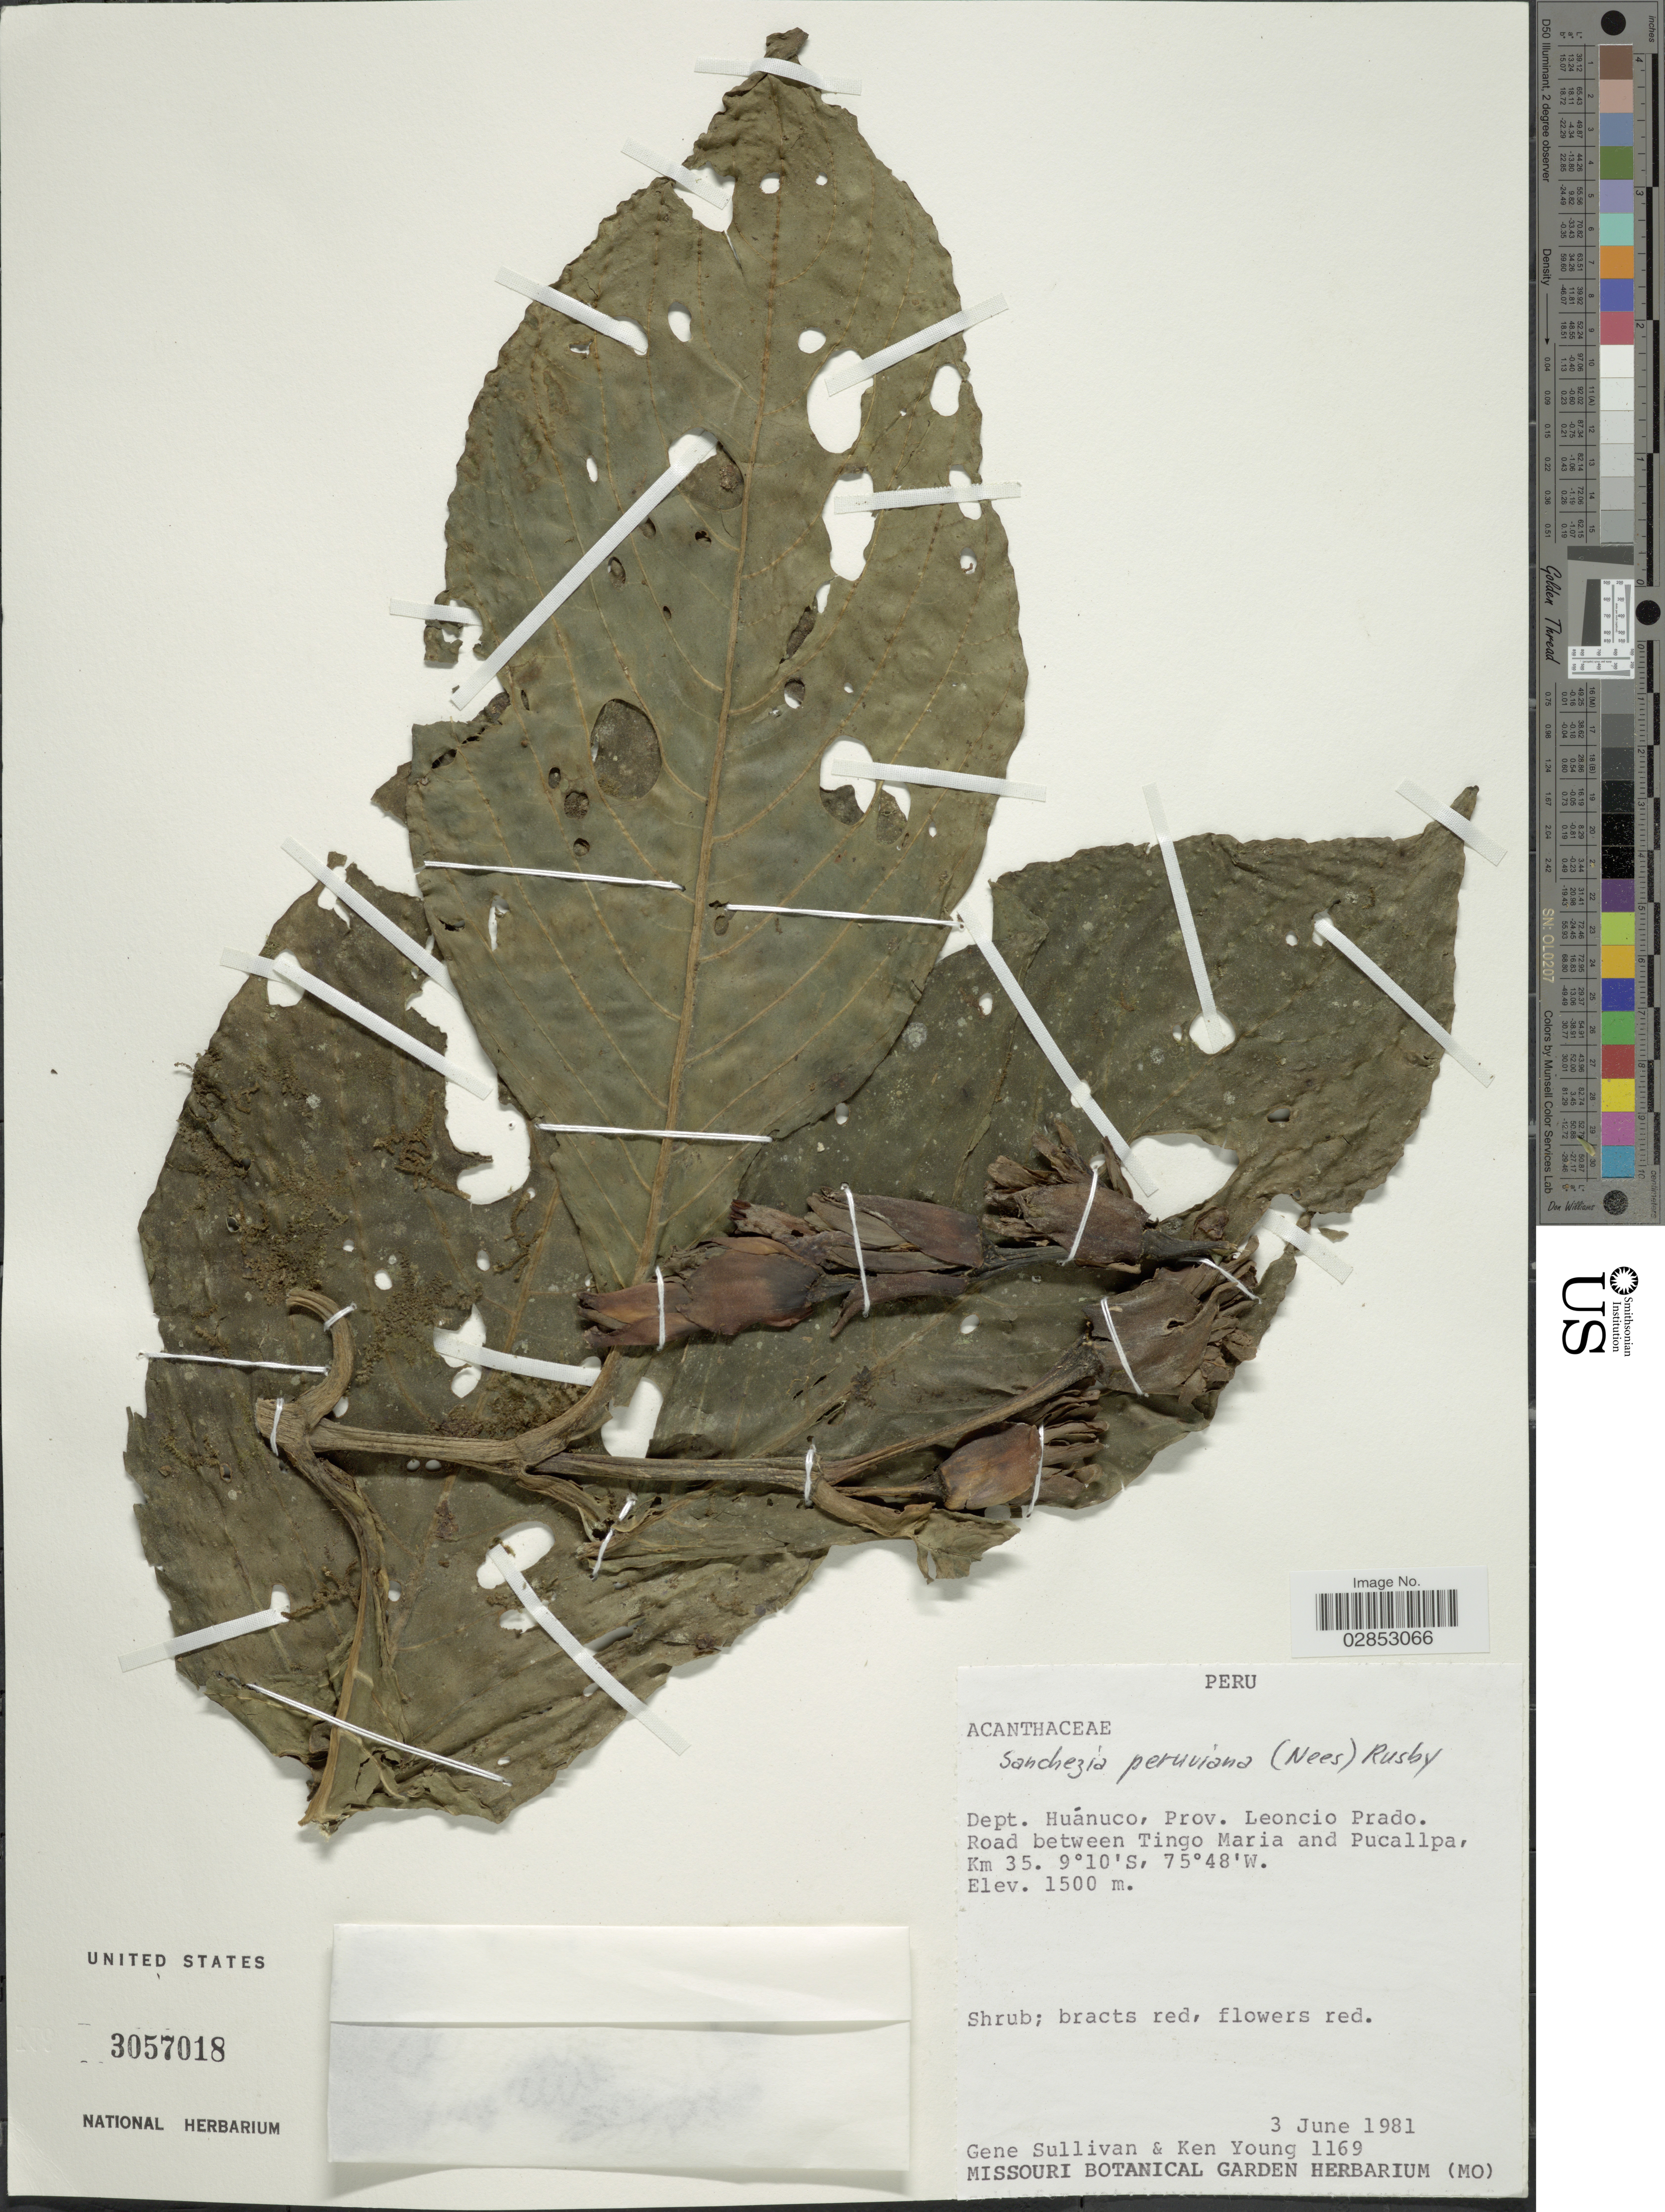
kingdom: Plantae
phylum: Tracheophyta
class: Magnoliopsida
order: Lamiales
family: Acanthaceae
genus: Sanchezia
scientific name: Sanchezia oblonga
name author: Ruiz & Pav.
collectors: G. Sullivan & K. Young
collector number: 1169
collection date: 1981-06-03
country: Peru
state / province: Huánuco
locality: Dept. Huánuco, Prov. Leoncio Prado. Road between Tingo Maria and Pucallpa, Km 35.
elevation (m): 1500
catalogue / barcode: US 3057018